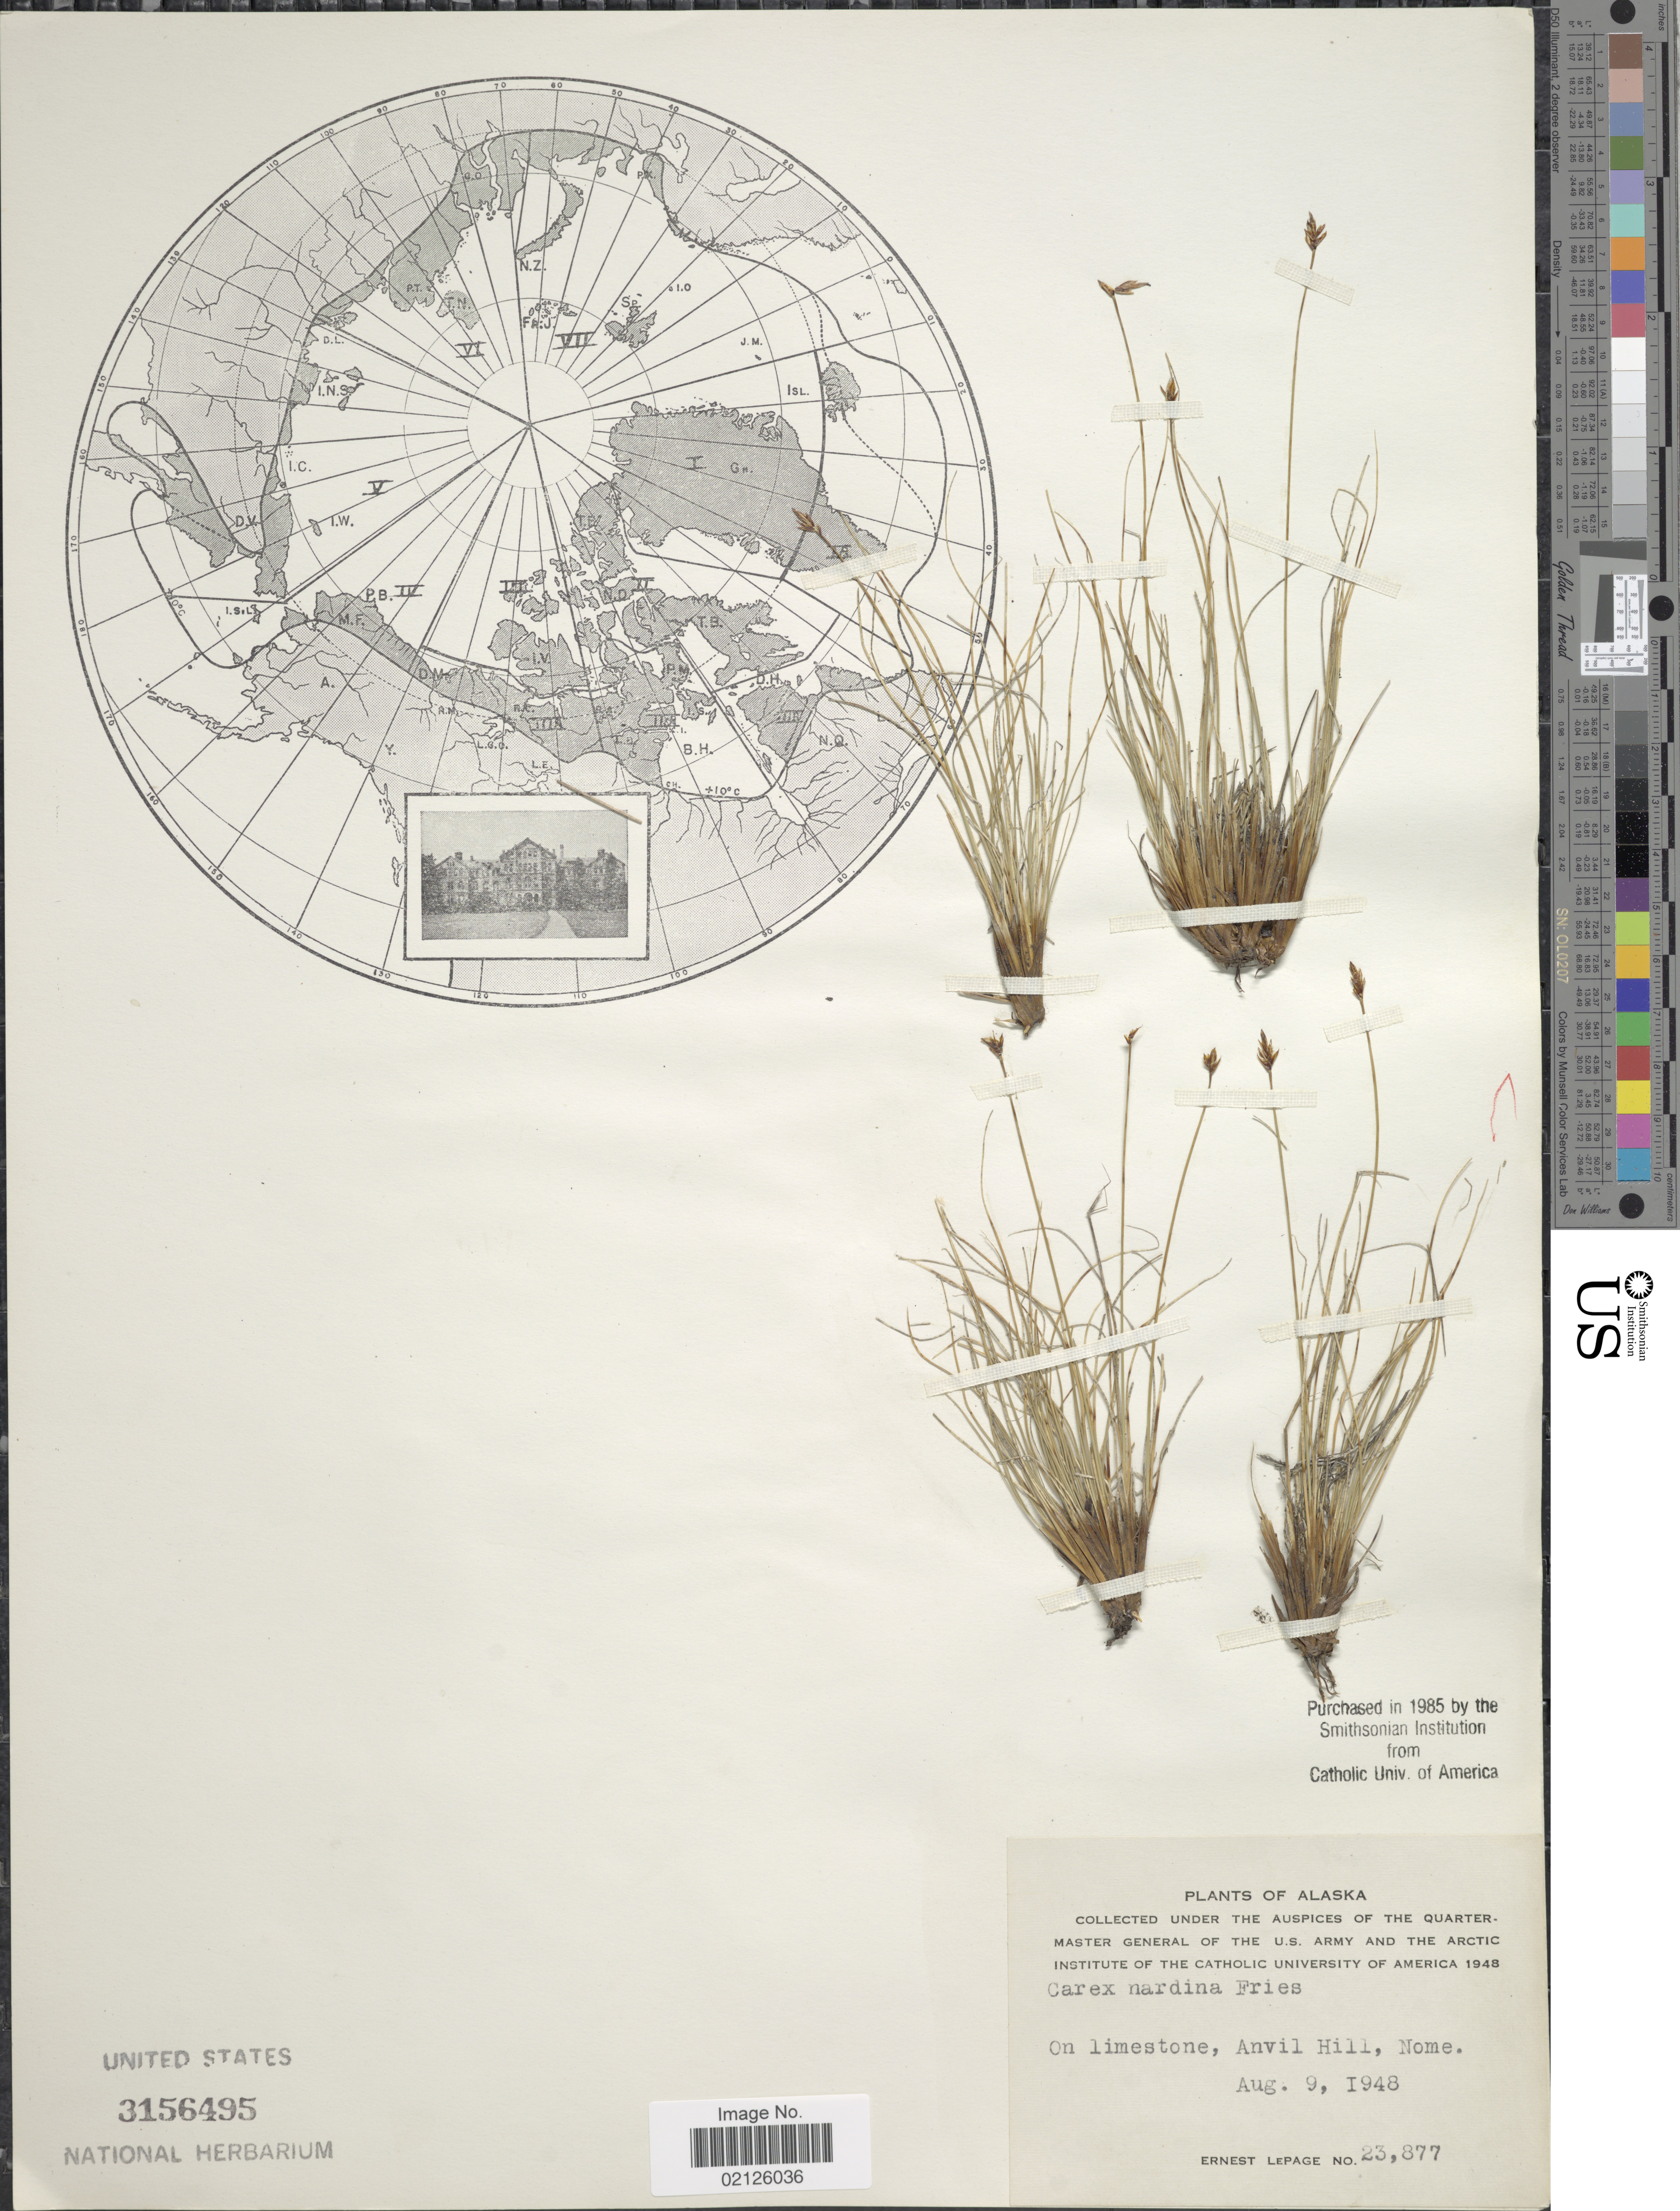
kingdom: Plantae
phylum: Tracheophyta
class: Liliopsida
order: Poales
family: Cyperaceae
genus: Carex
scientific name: Carex nardina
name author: (Hornem.) Fr.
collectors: E. Lepage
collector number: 23877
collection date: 1948-08-09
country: United States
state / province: Alaska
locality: Anvil Hill, Nome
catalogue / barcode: US 3156495